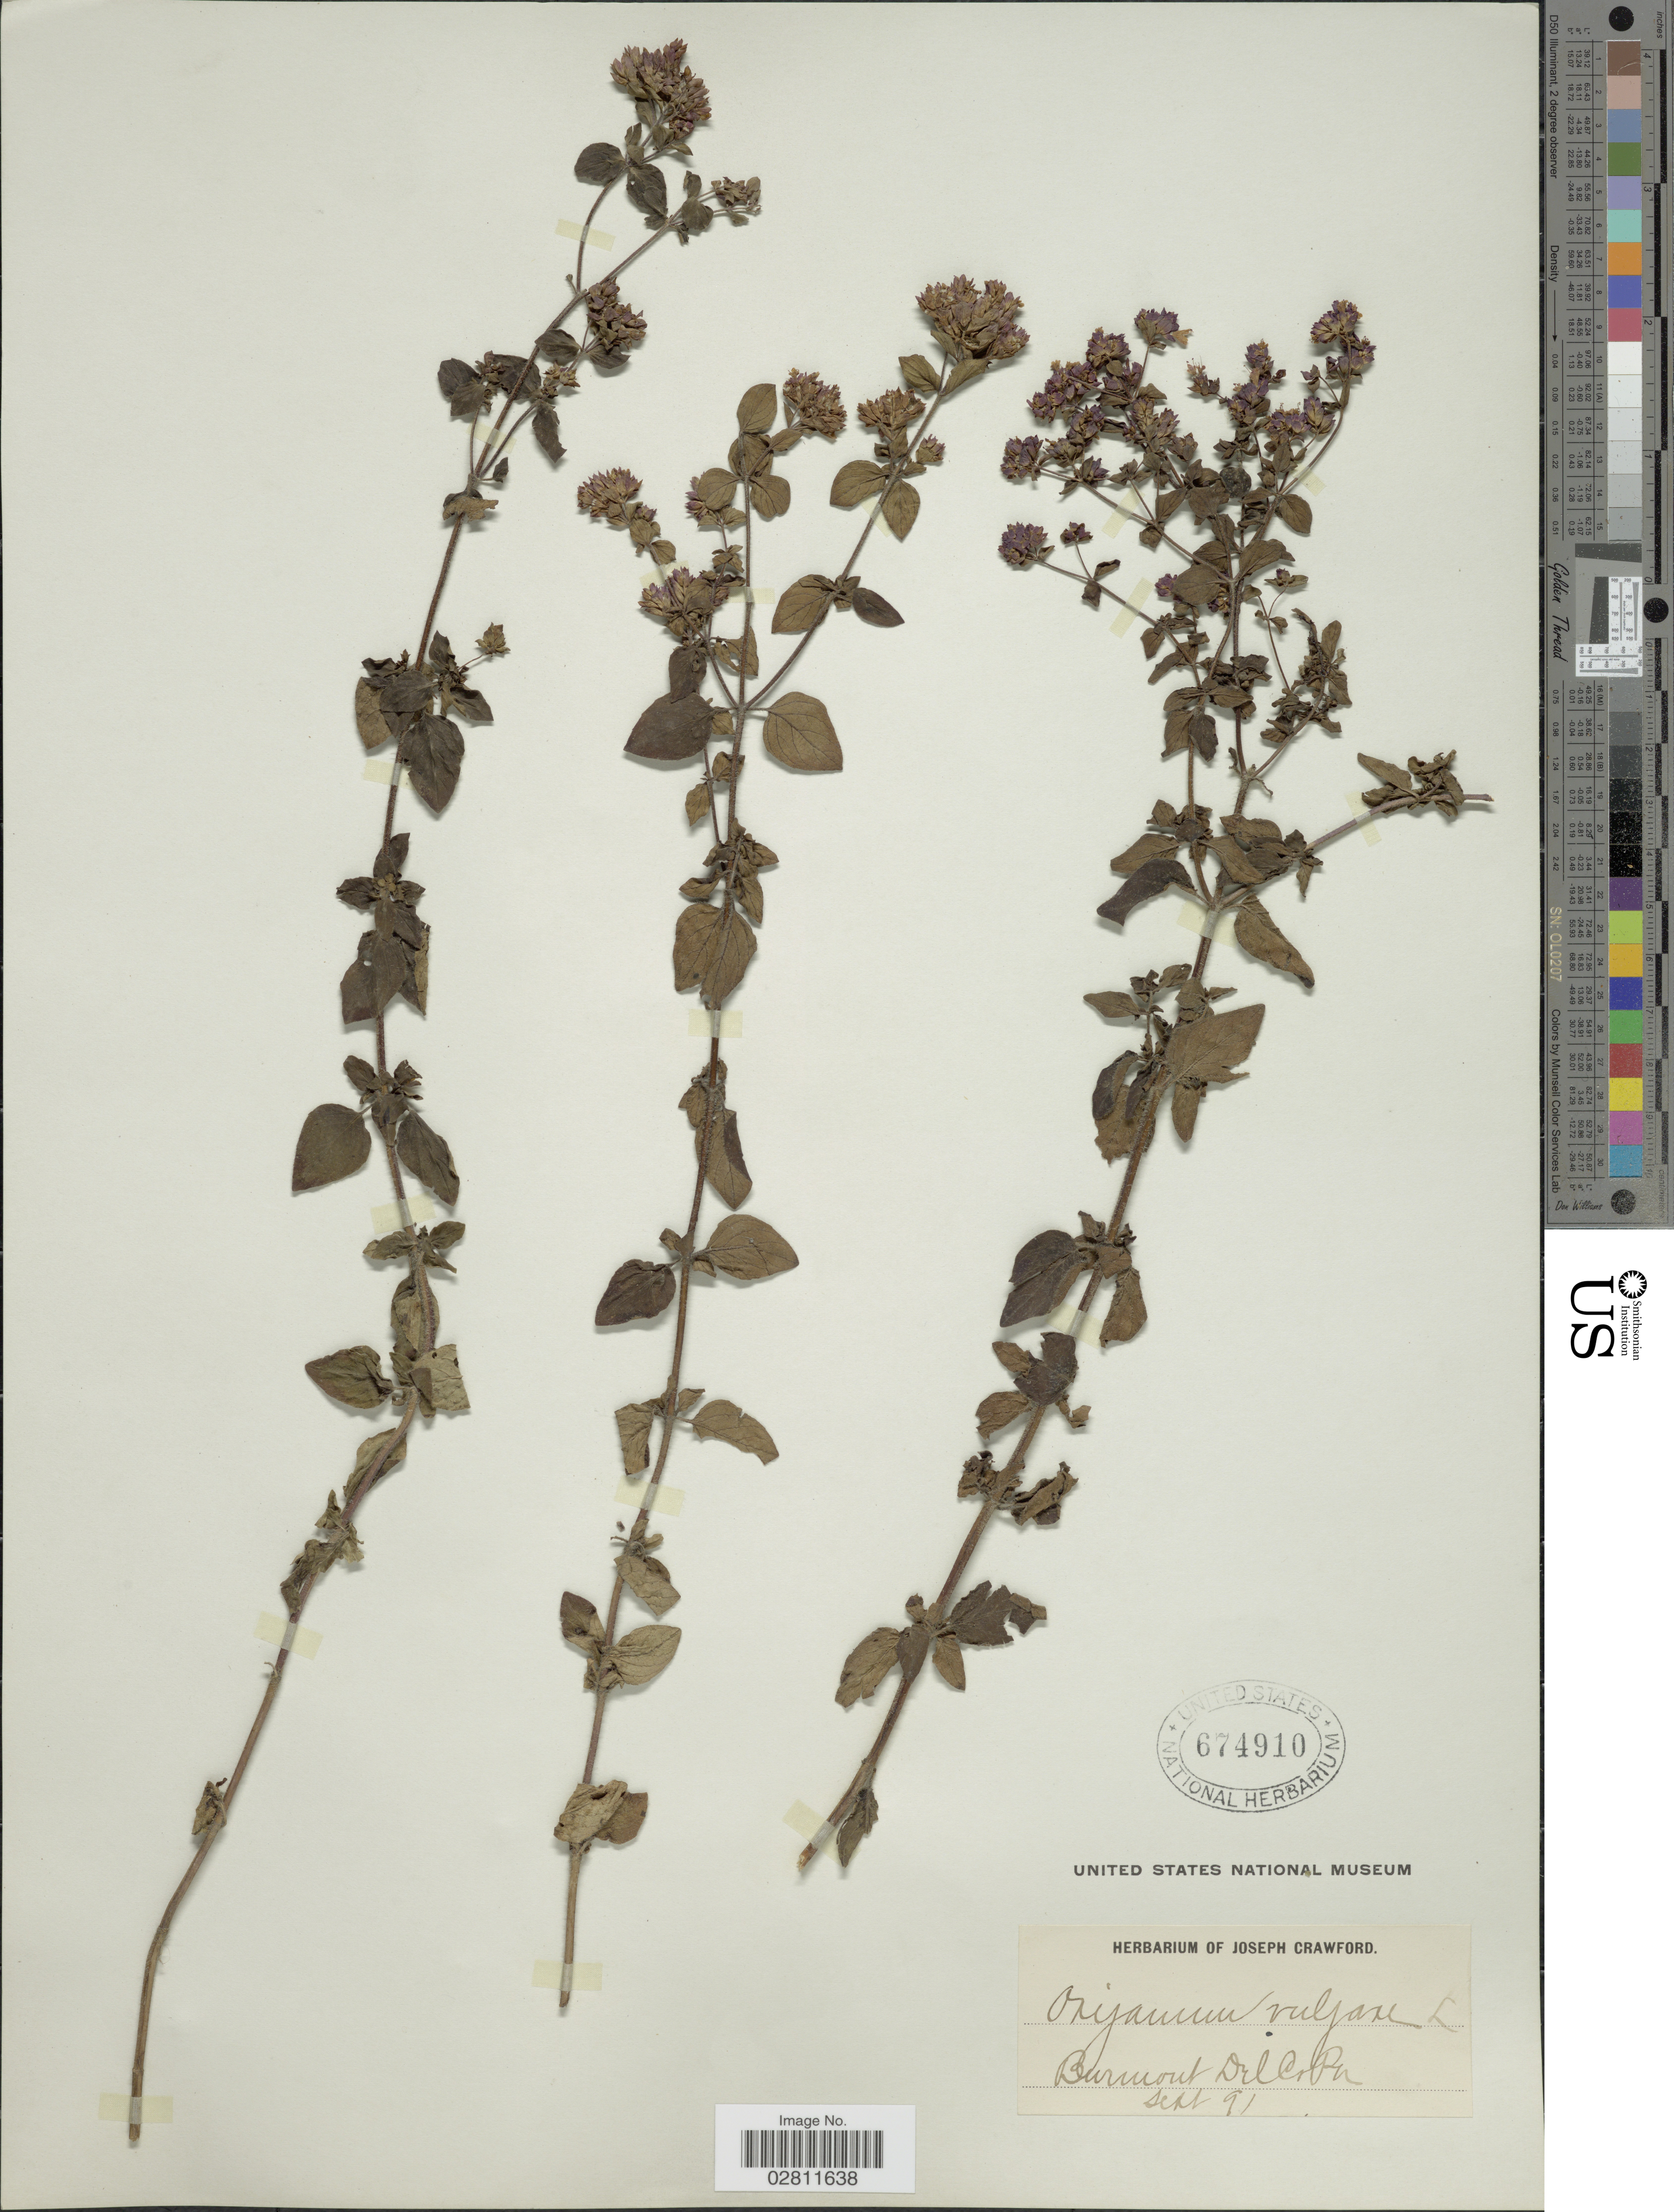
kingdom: Plantae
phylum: Tracheophyta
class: Magnoliopsida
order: Lamiales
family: Lamiaceae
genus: Origanum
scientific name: Origanum vulgare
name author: L.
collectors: ex herb. Joseph Crawford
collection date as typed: Transcribed d/m/y: /9/91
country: United States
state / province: Pennsylvania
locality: Burmont Del. Co.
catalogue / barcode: US 674910